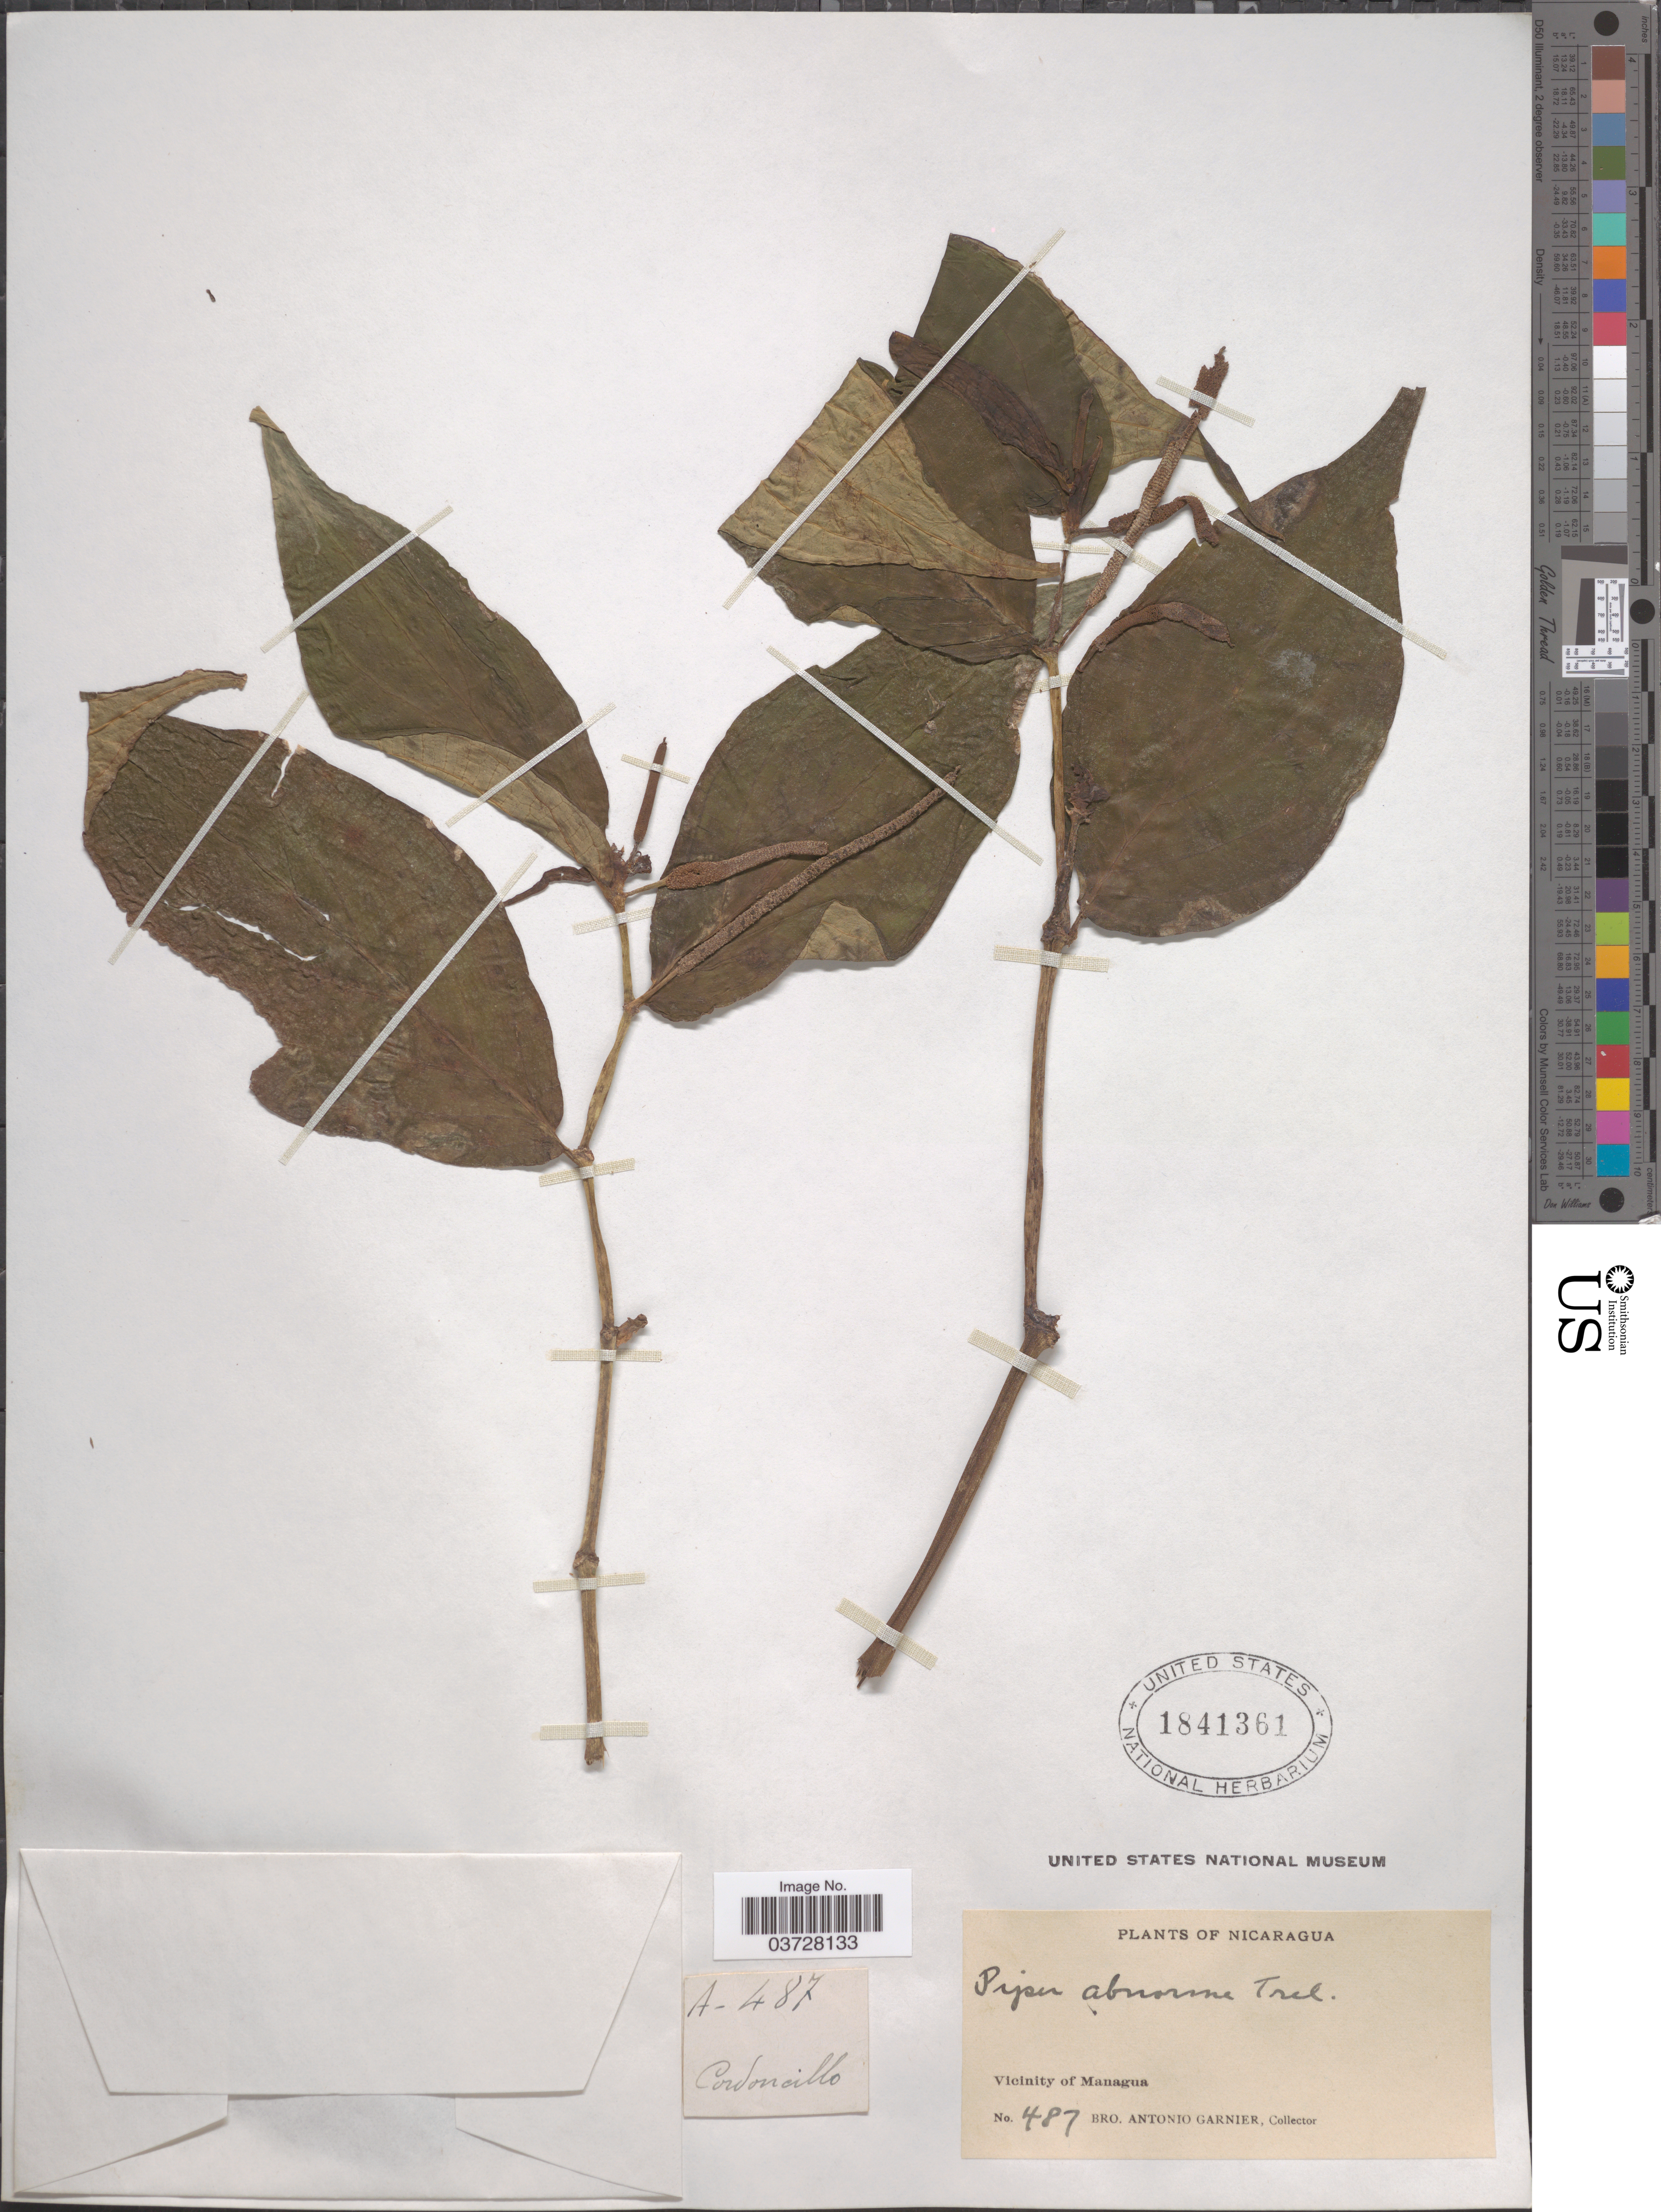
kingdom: Plantae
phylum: Tracheophyta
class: Magnoliopsida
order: Piperales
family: Piperaceae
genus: Piper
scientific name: Piper abnorme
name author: Trel.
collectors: Bro. A. Garnier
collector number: A-487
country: Nicaragua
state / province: Managua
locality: Vicinity of Managua.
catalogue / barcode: US 1841361